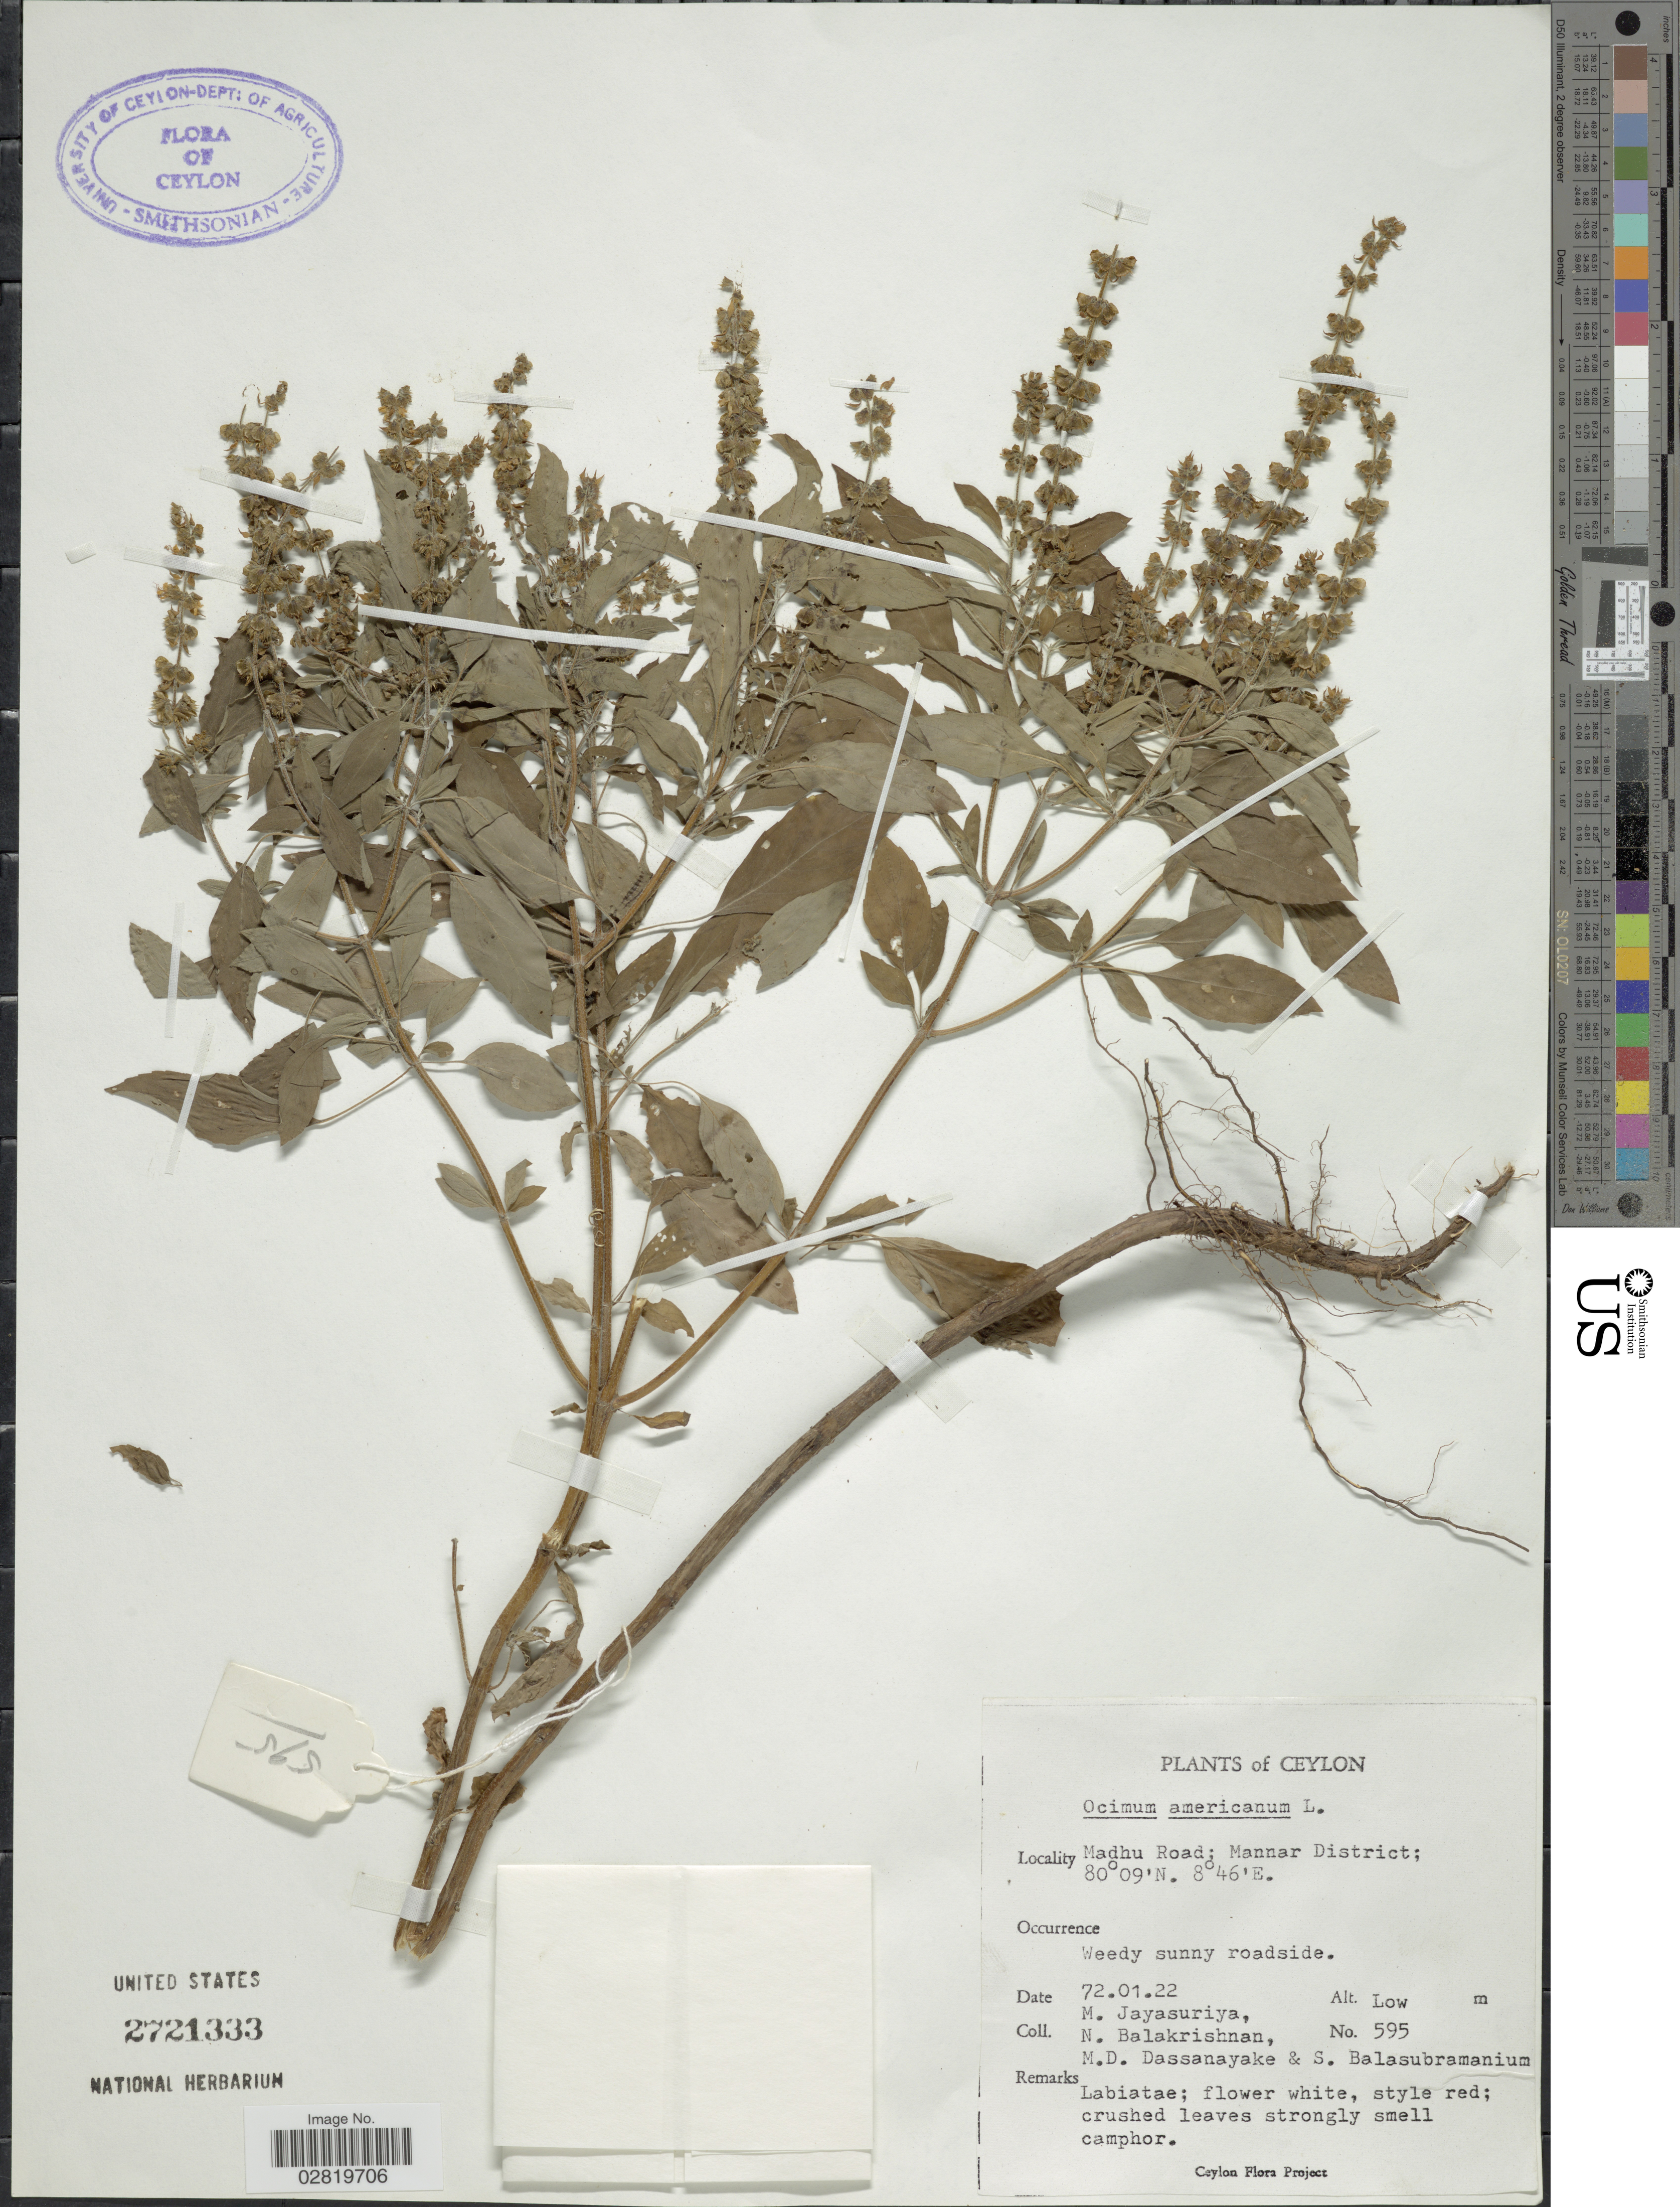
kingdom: Plantae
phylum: Tracheophyta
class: Magnoliopsida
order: Lamiales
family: Lamiaceae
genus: Ocimum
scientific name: Ocimum americanum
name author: L.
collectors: M. Jayasuriya, N. Balakrishnan, M. D. Dassanayake & S. Balasubramanium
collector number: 595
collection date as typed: Transcribed d/m/y: 22/1/72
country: Sri Lanka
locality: Madhu Road; Mannar District.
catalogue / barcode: US 2721333